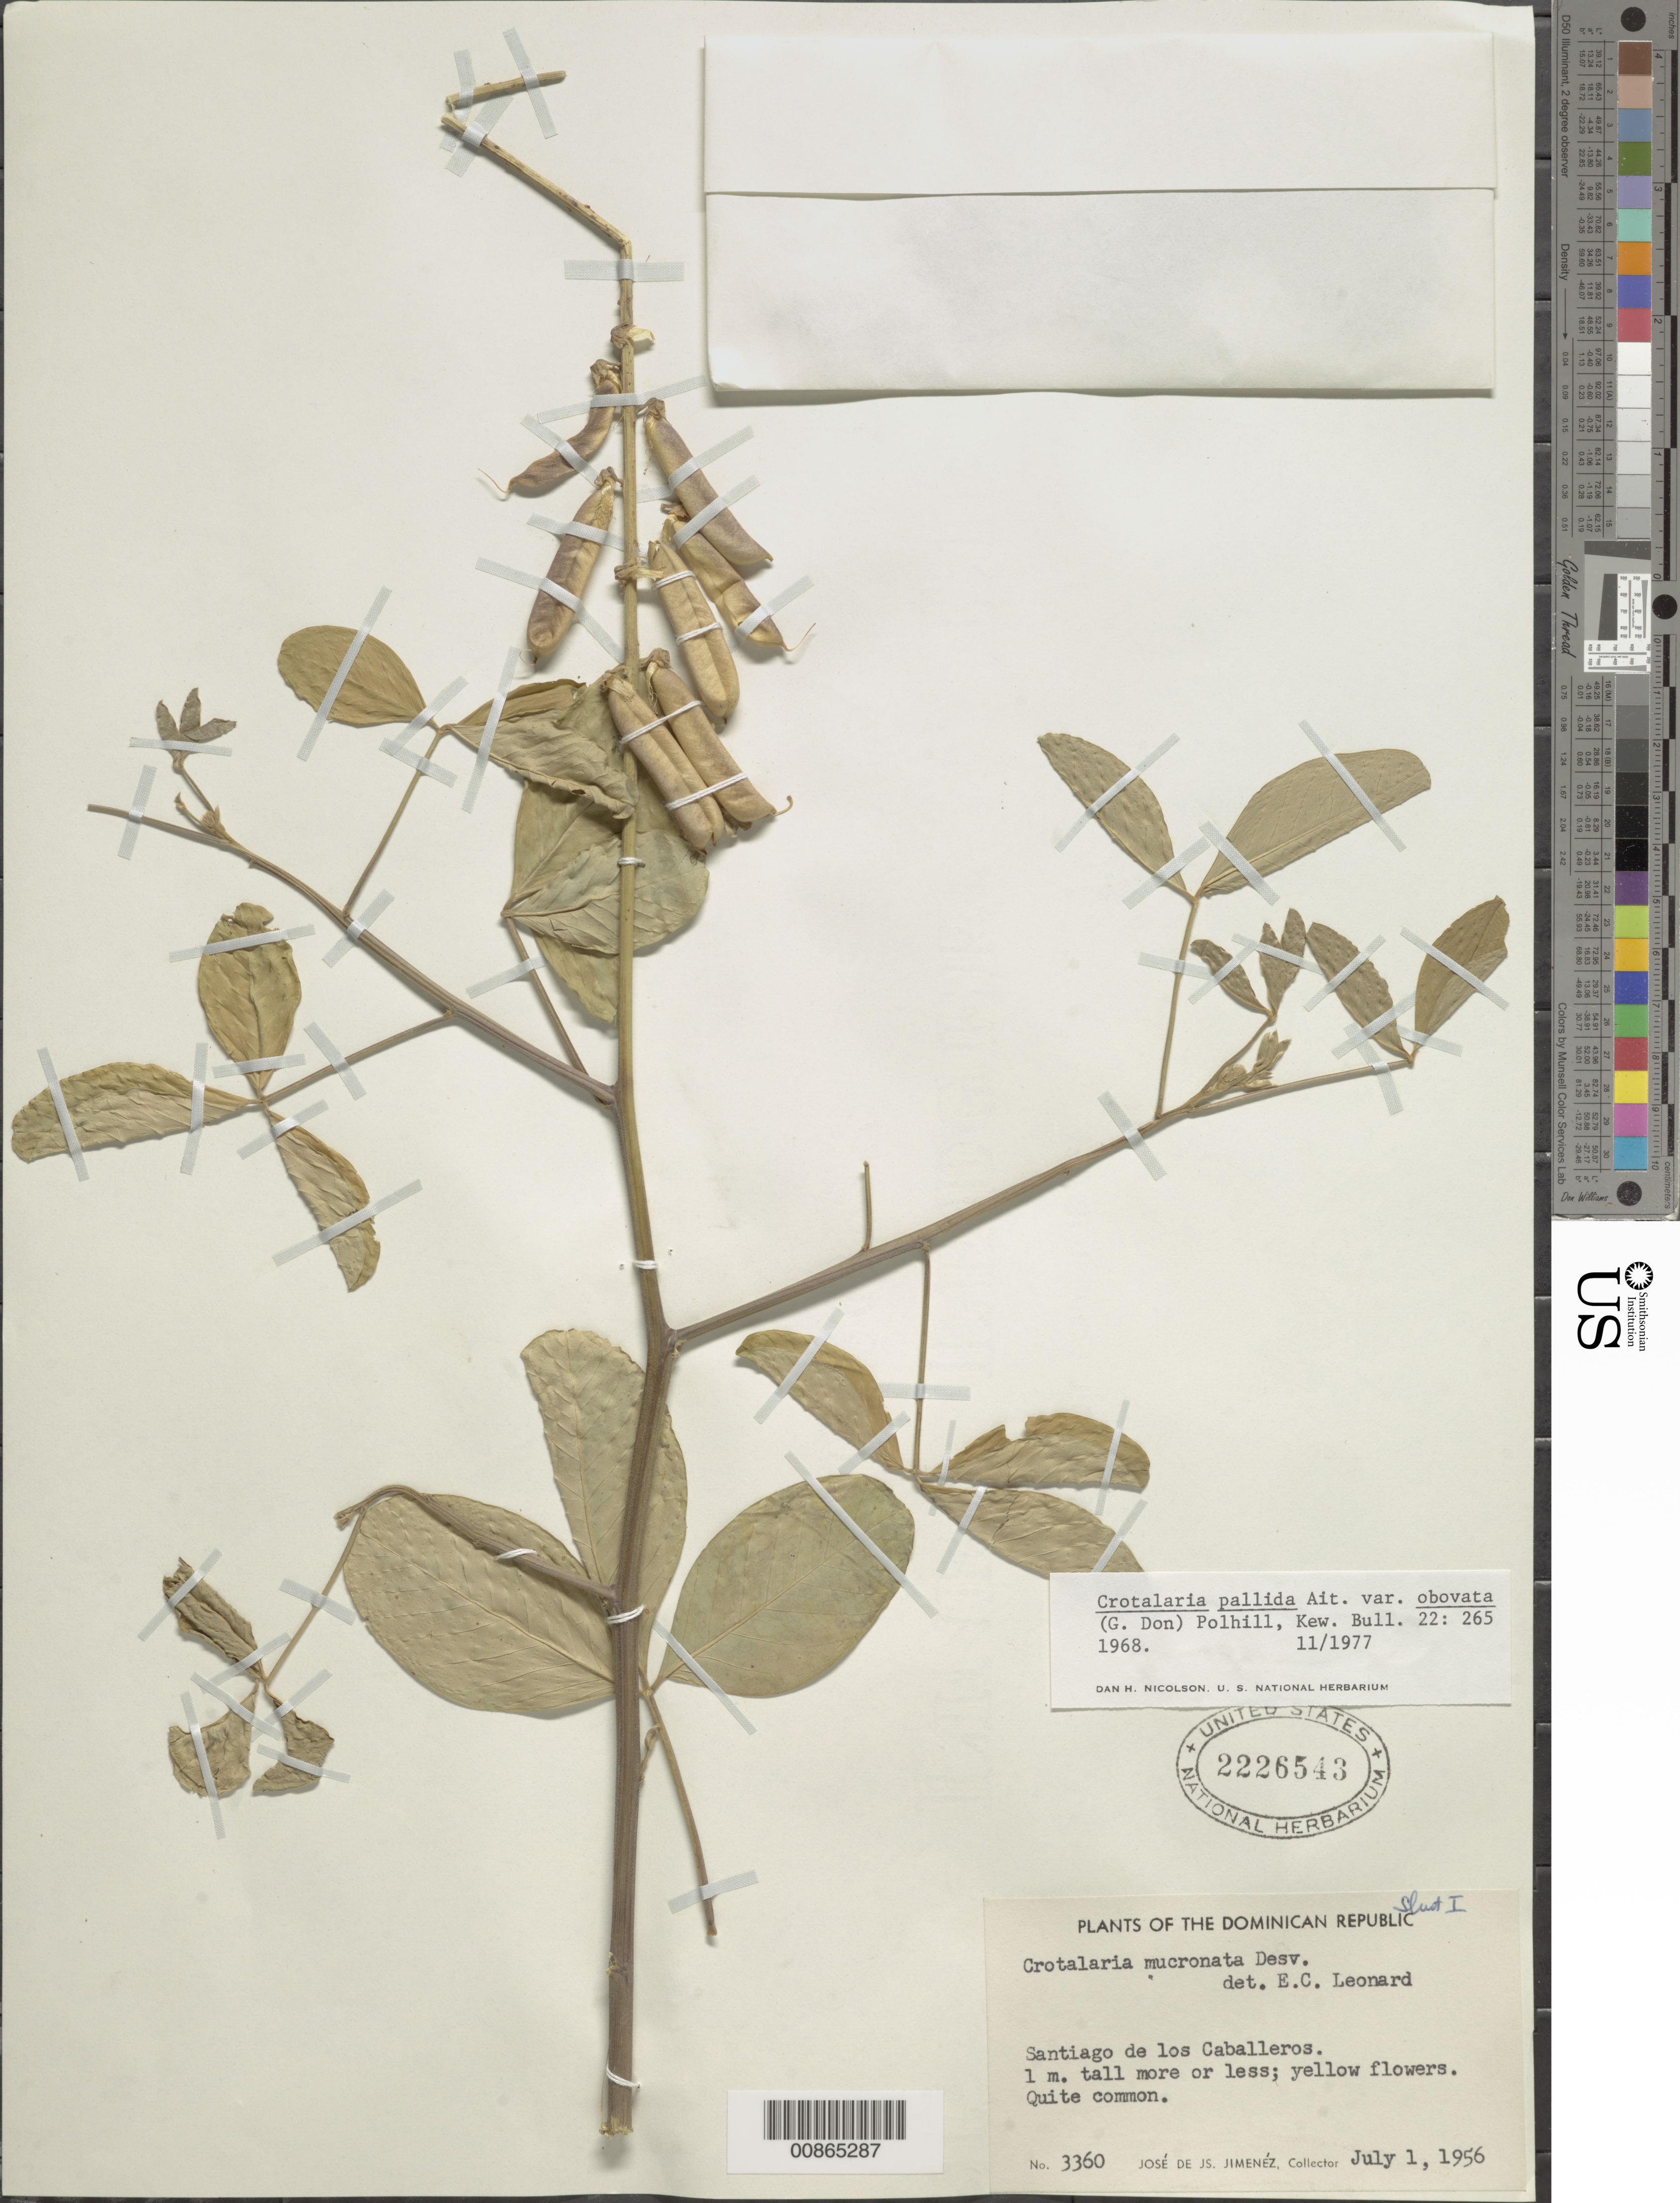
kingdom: Plantae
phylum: Tracheophyta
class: Magnoliopsida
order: Fabales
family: Fabaceae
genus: Crotalaria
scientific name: Crotalaria pallida var. obovata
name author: (G. Don) Polhill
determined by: Nicolson, Dan H.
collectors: J. J. Jiménez Almonte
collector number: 3360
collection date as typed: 01 Jul 1956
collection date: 1956-07-01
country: Dominican Republic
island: Hispaniola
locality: Santiago de los Caballeros.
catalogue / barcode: US 2226543